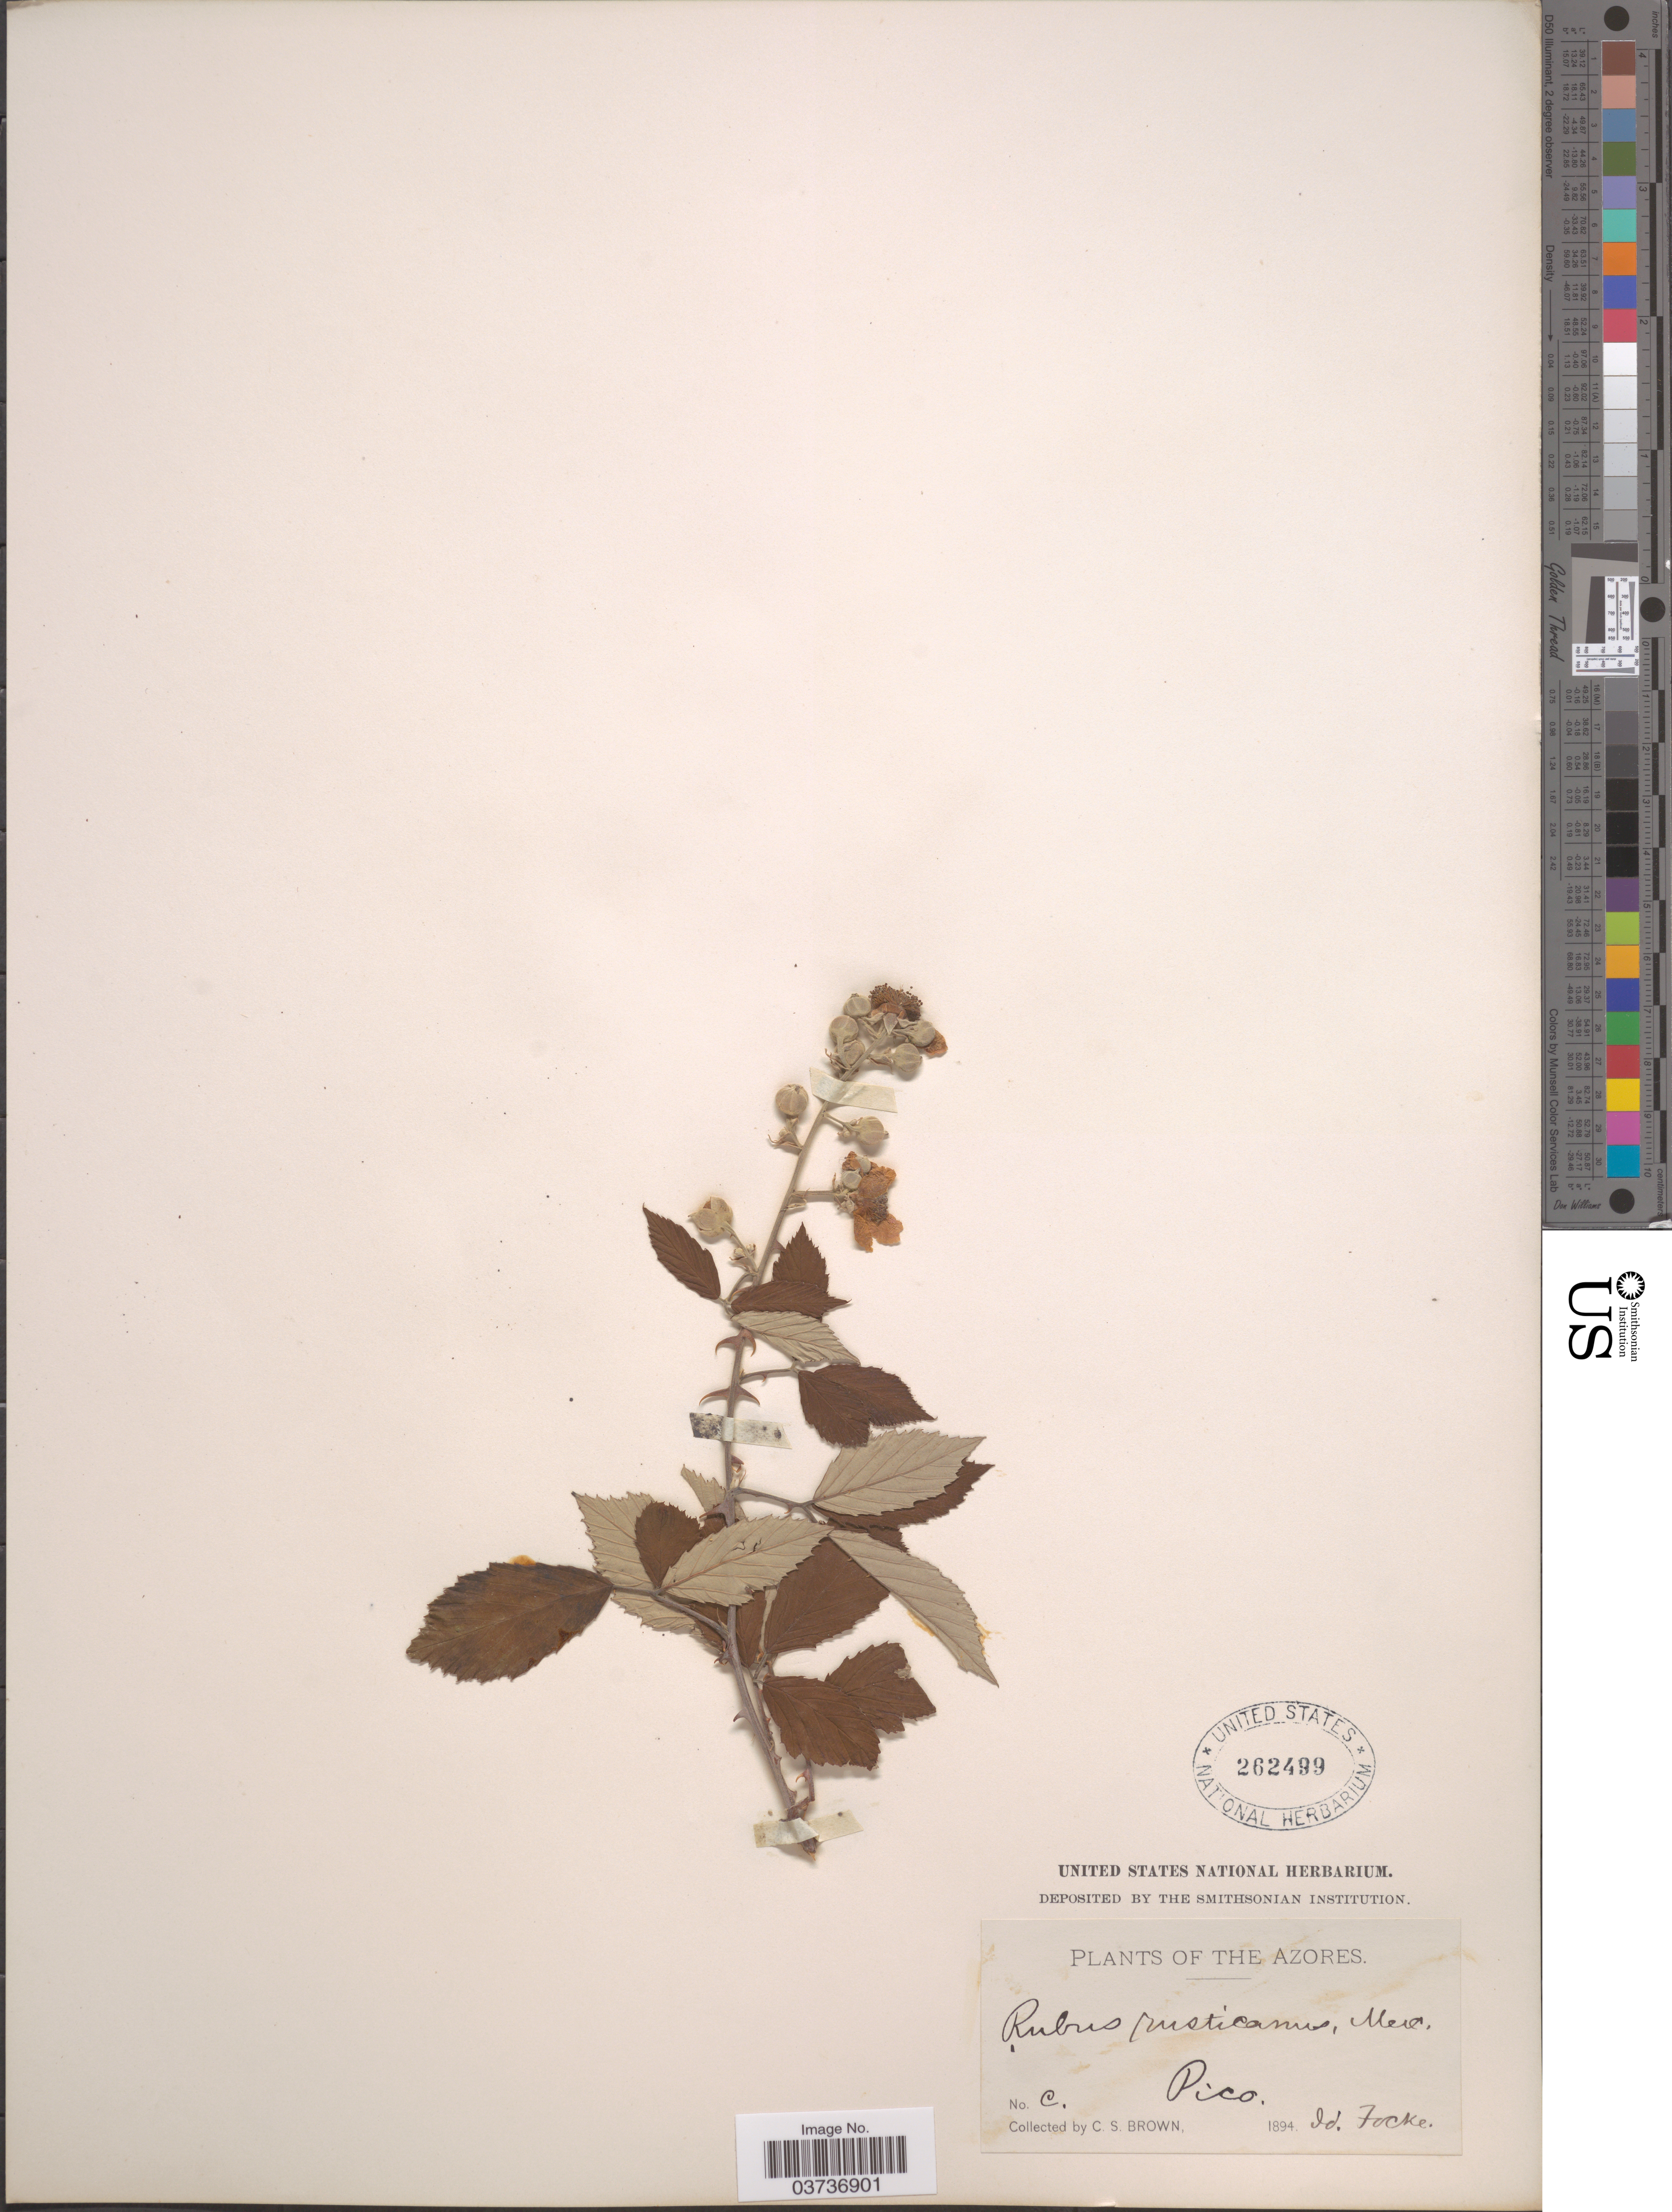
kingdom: Plantae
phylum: Tracheophyta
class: Magnoliopsida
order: Rosales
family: Rosaceae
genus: Rubus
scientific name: Rubus rusticanus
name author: Mercier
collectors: C. S. Brown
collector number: C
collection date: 1894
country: Portugal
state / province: Azores (Aut. Reg.)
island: Pico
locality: Pico.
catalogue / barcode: US 262499